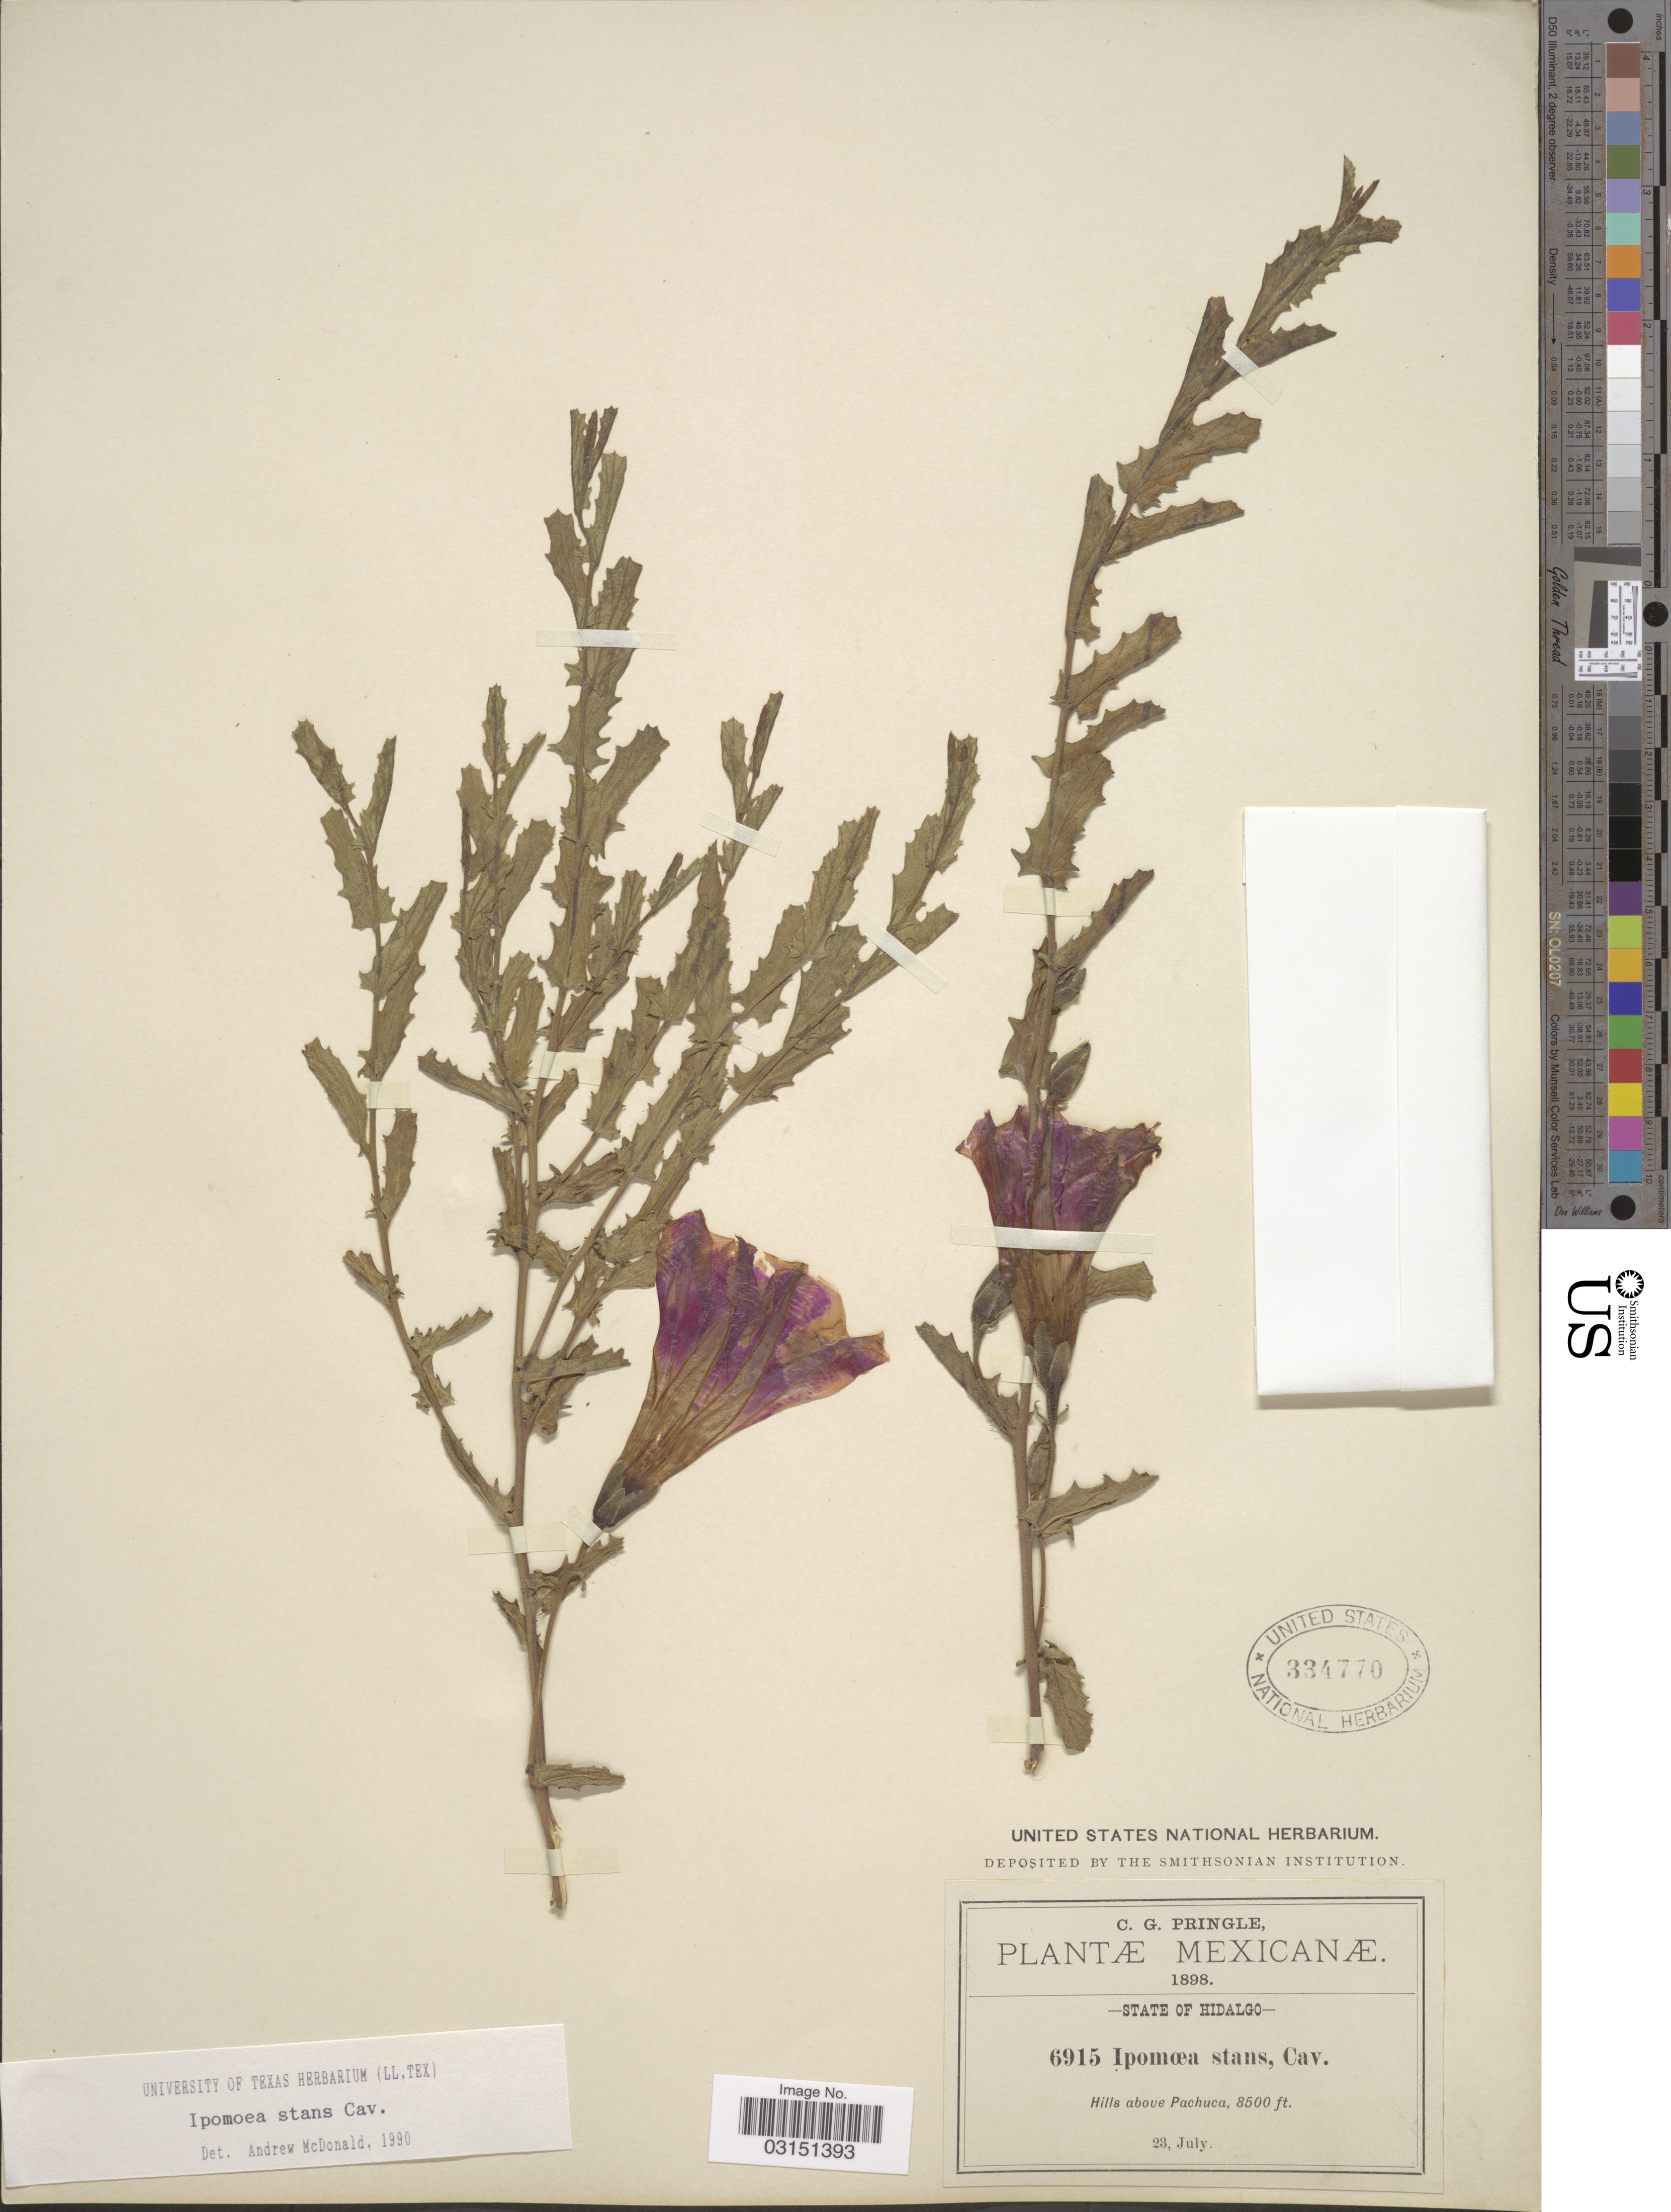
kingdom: Plantae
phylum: Tracheophyta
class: Magnoliopsida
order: Solanales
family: Convolvulaceae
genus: Ipomoea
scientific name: Ipomoea stans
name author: Cav.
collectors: C. G. Pringle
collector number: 6915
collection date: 1898-07-23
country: Mexico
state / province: Hidalgo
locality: Hills above Pachuca.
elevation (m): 2591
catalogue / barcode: US 334770